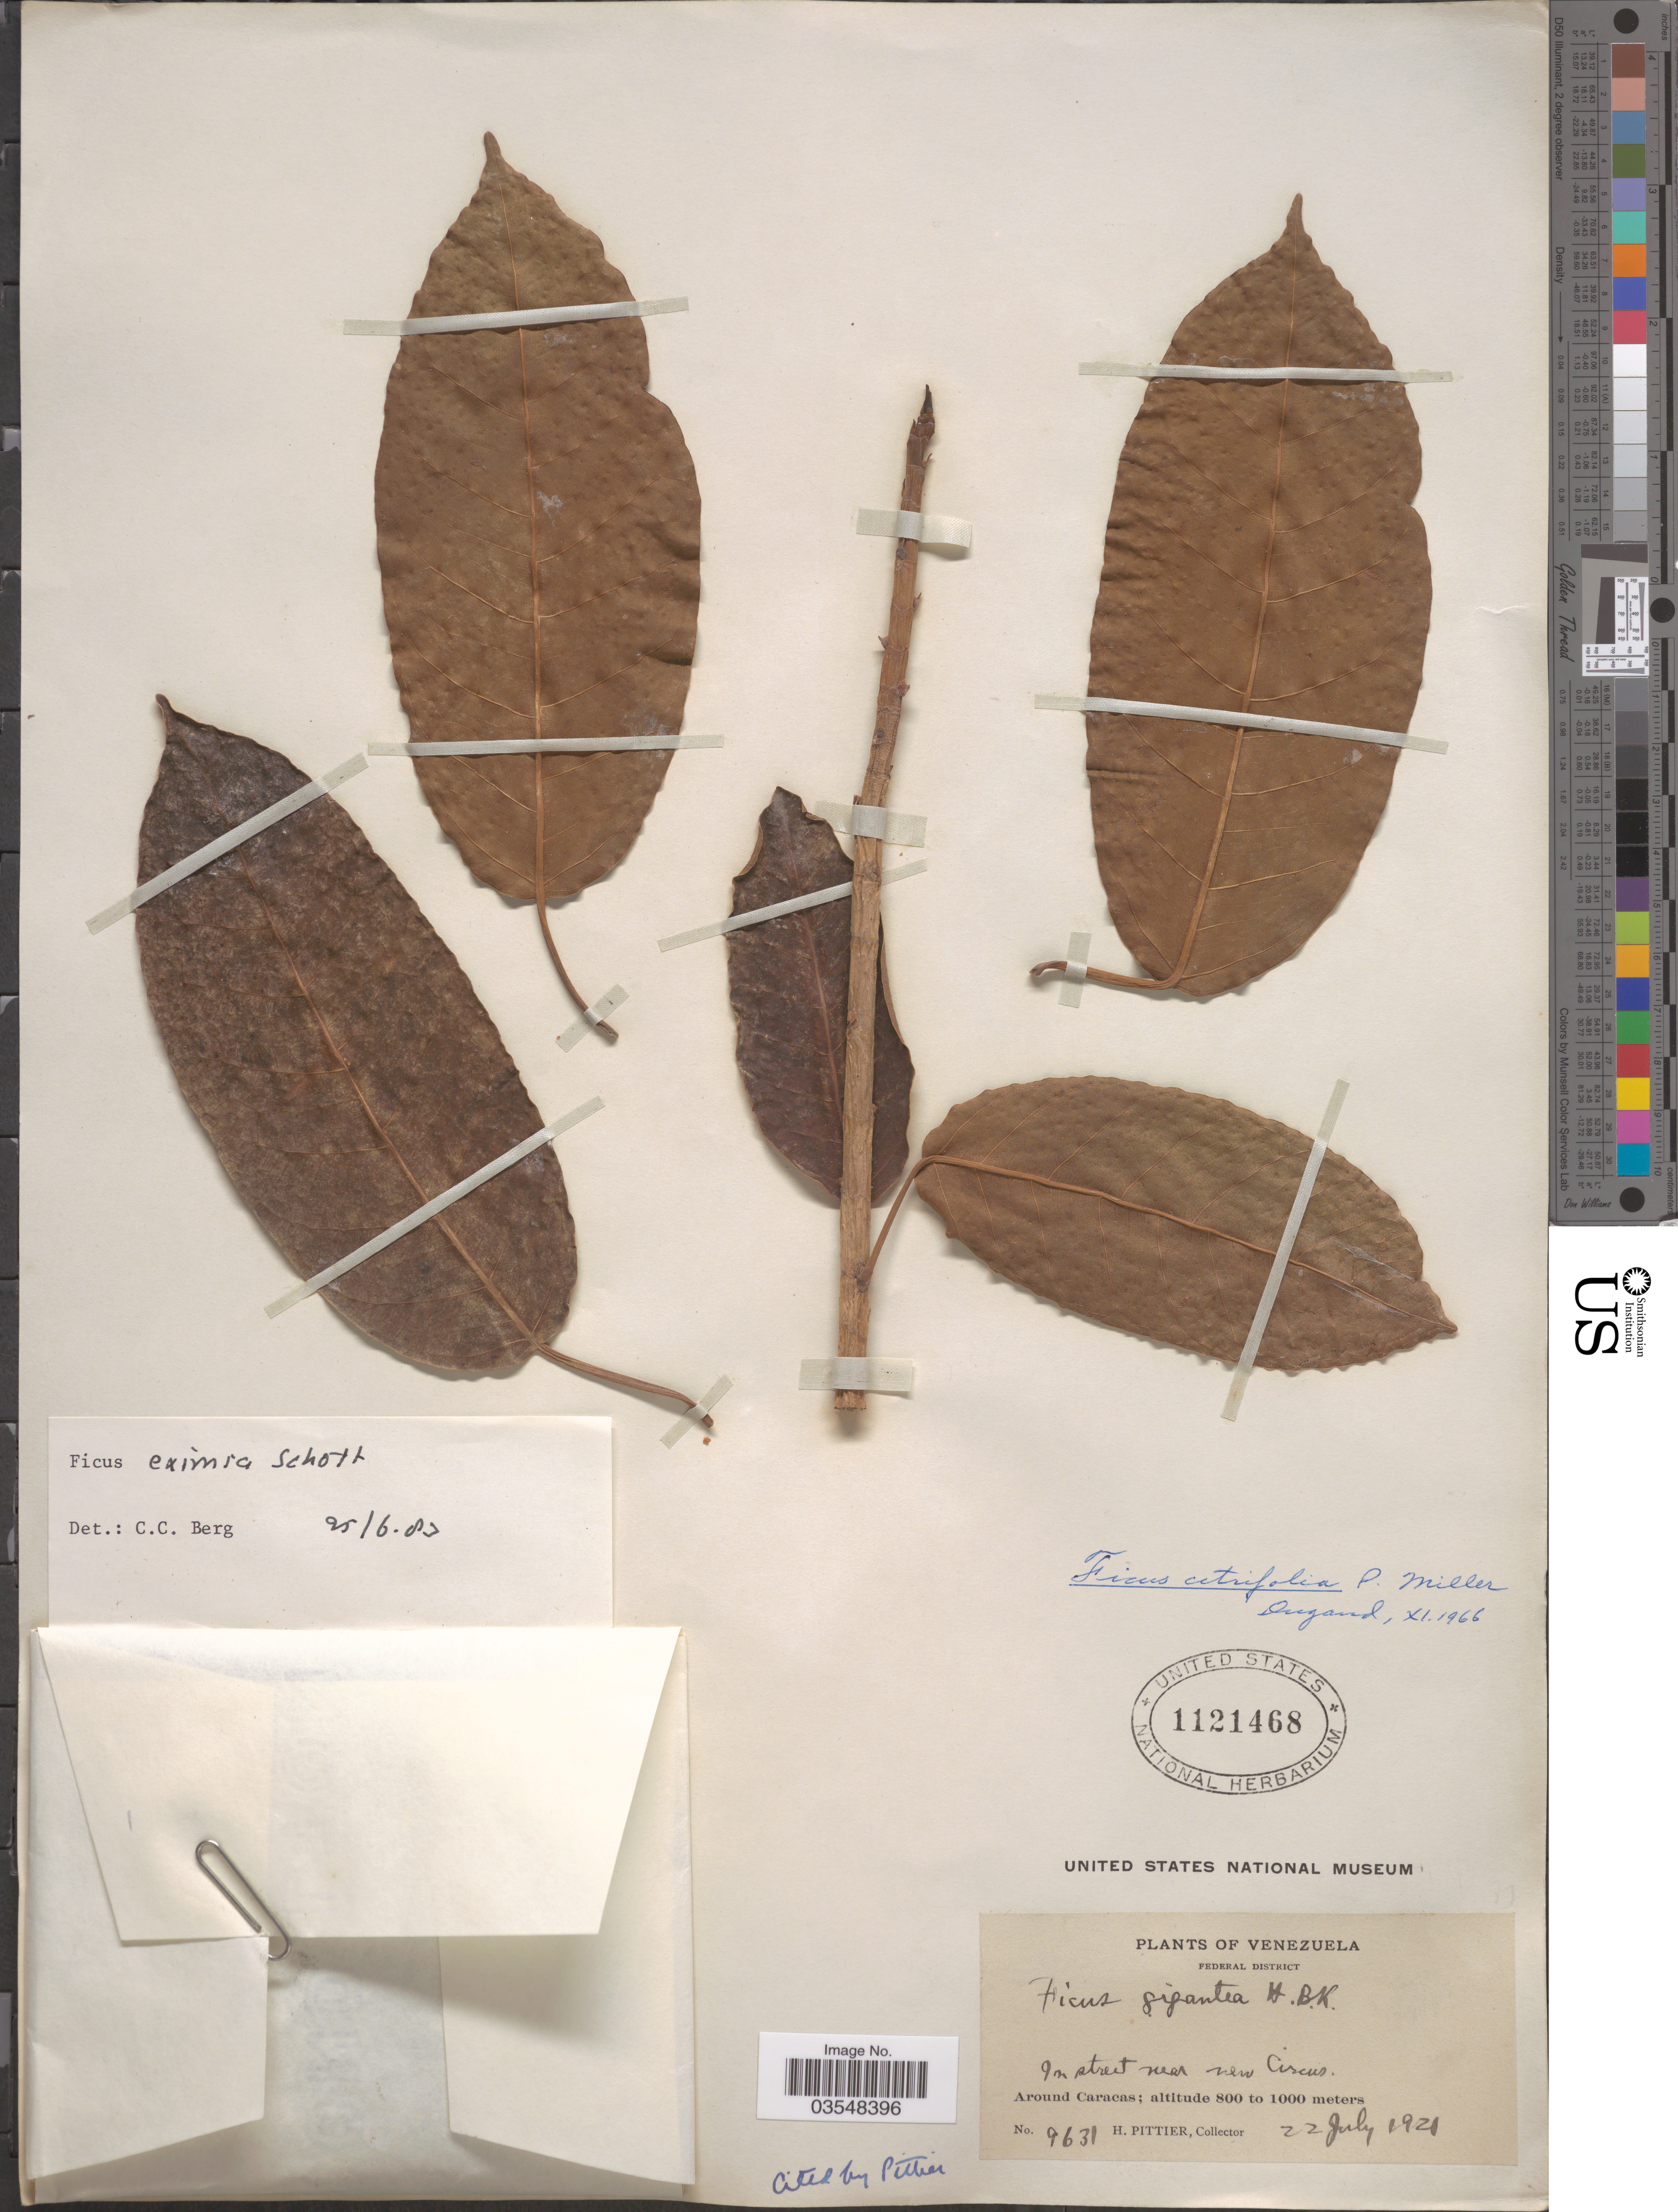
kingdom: Plantae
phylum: Tracheophyta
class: Magnoliopsida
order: Rosales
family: Moraceae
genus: Ficus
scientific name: Ficus amazonica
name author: (Miq.) Miq.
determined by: Cardoso Pederneiras, L.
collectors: H. F. Pittier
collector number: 9631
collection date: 1921-07-22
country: Venezuela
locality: Federal District. Around Caracas.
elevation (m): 800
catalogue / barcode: US 1121468